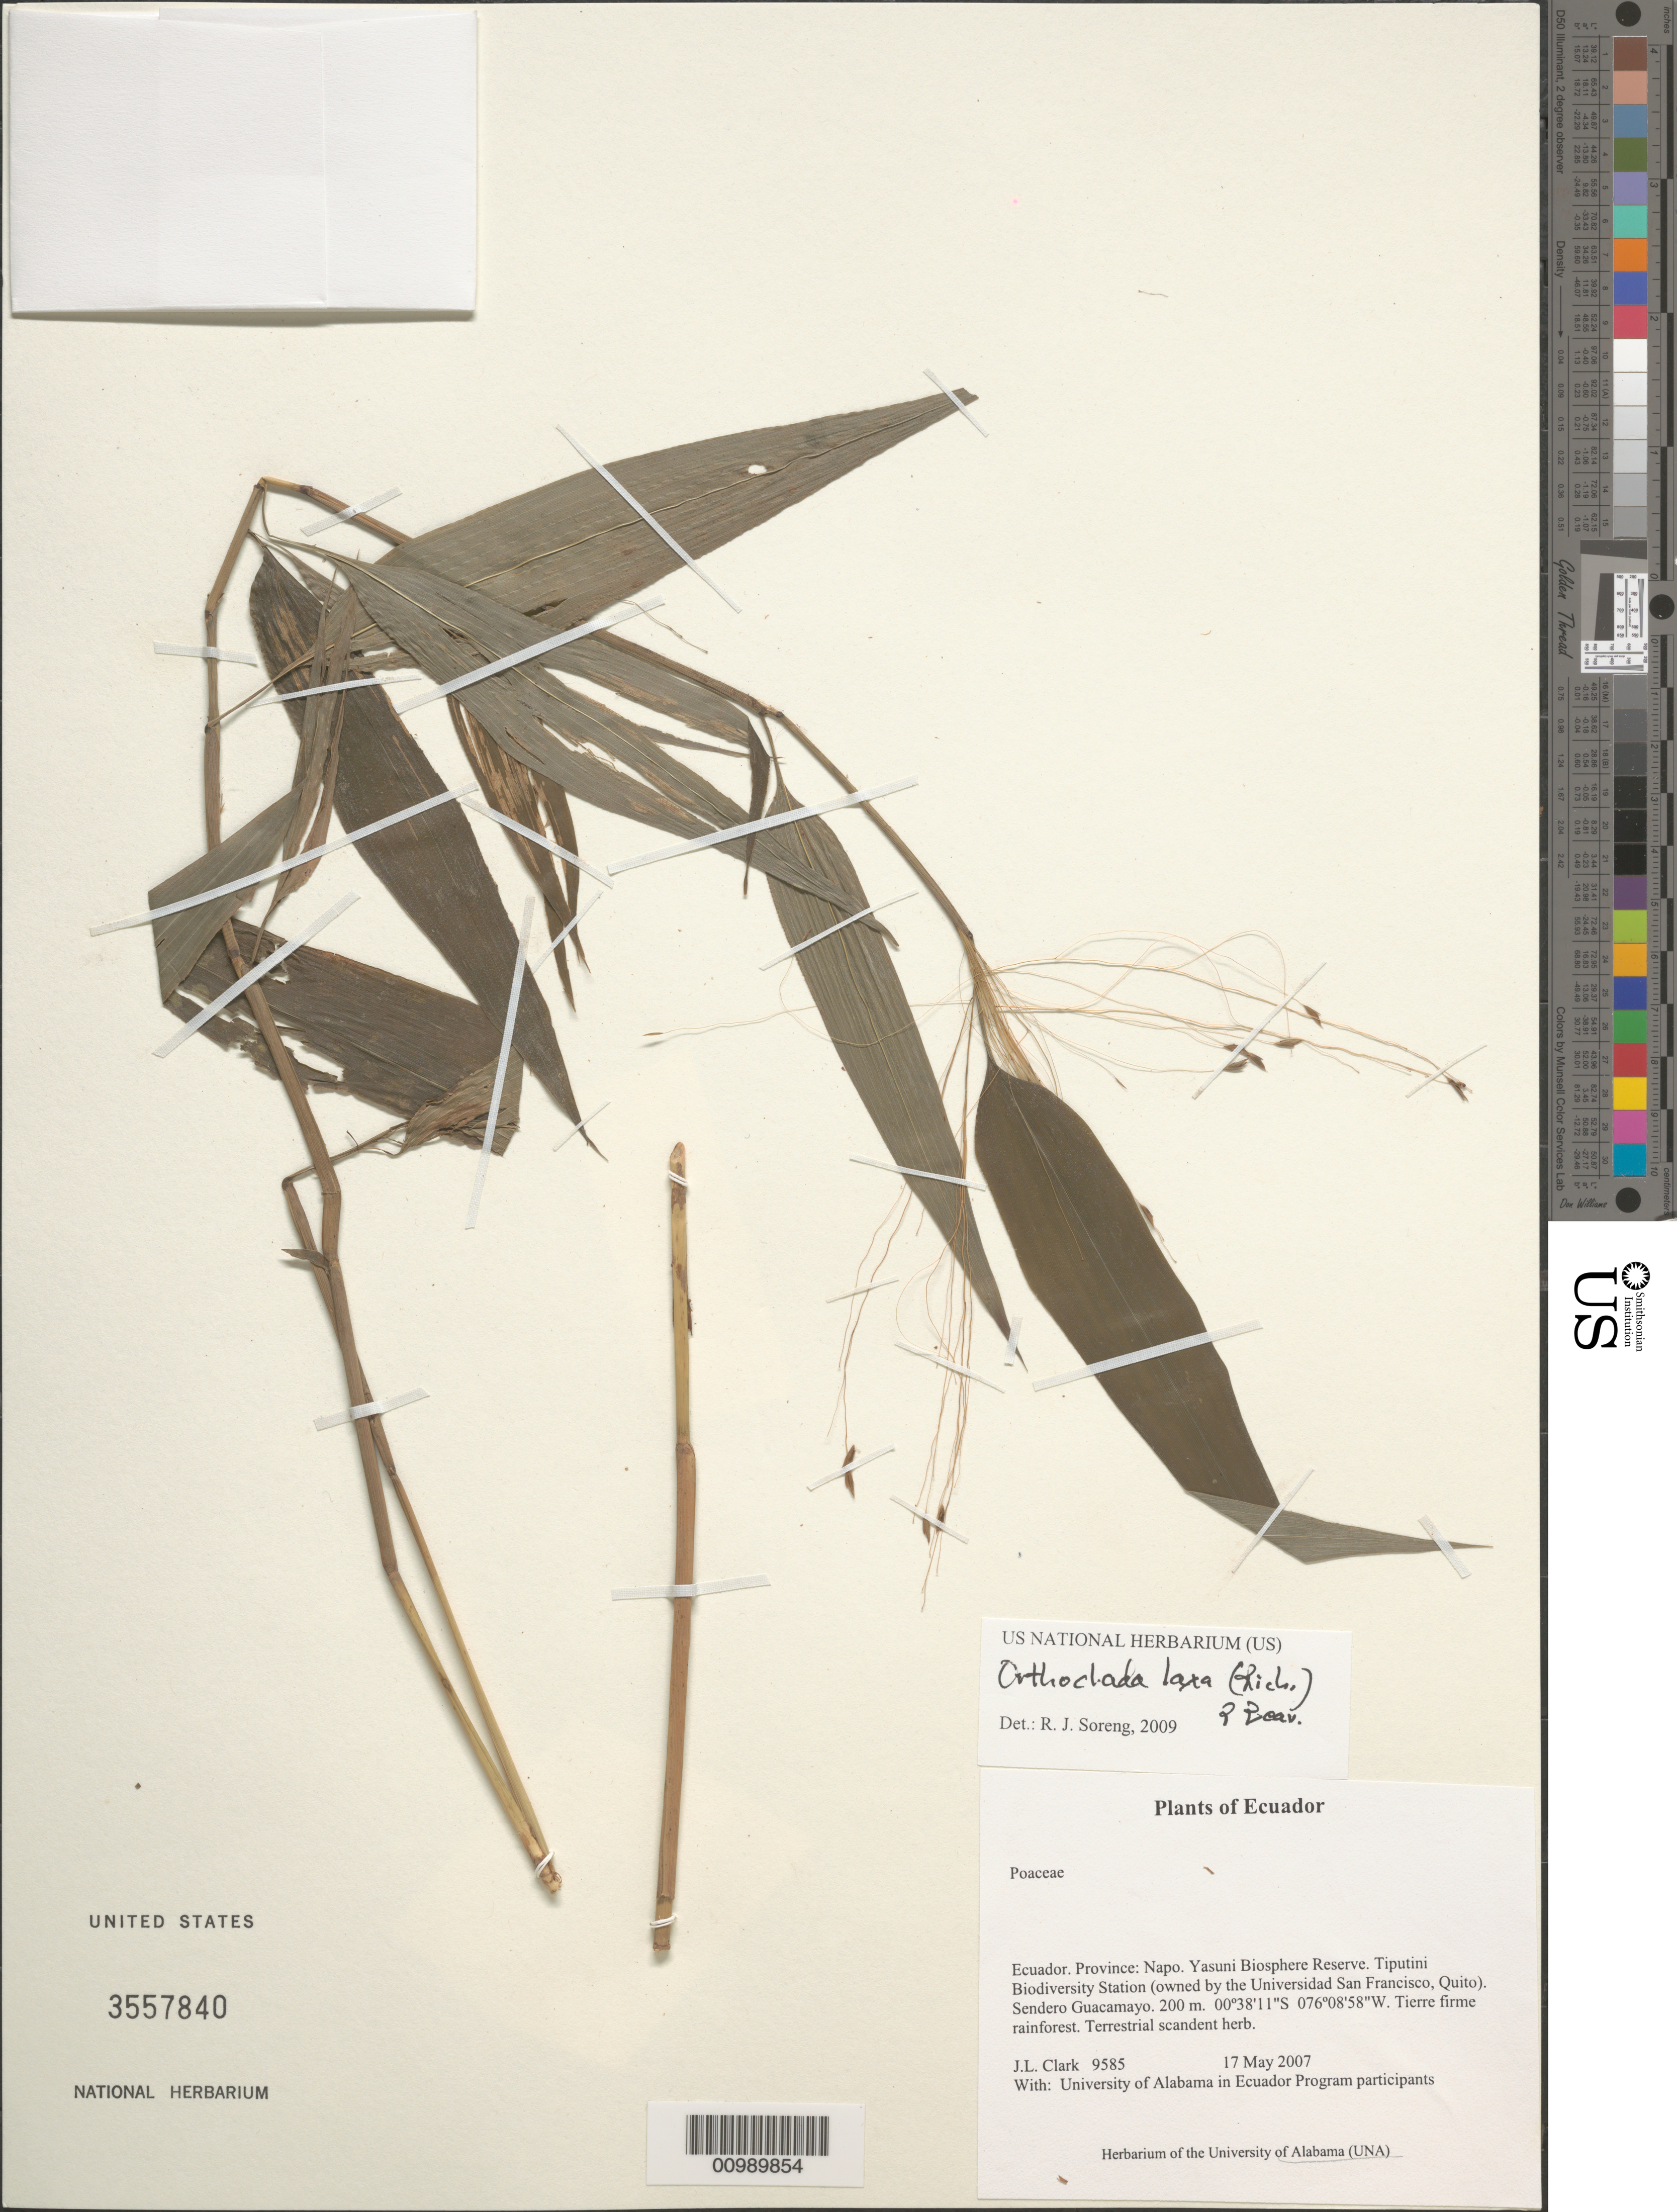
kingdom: Plantae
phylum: Tracheophyta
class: Liliopsida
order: Poales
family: Poaceae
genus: Orthoclada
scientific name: Orthoclada laxa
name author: P. Beauv.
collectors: J. L. Clark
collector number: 9585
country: Ecuador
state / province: Napo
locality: Yasuni Biosphere Reserve, Tiputini Biodiversity Station, Sendero Guacamayo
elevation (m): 200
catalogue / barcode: US 3557840